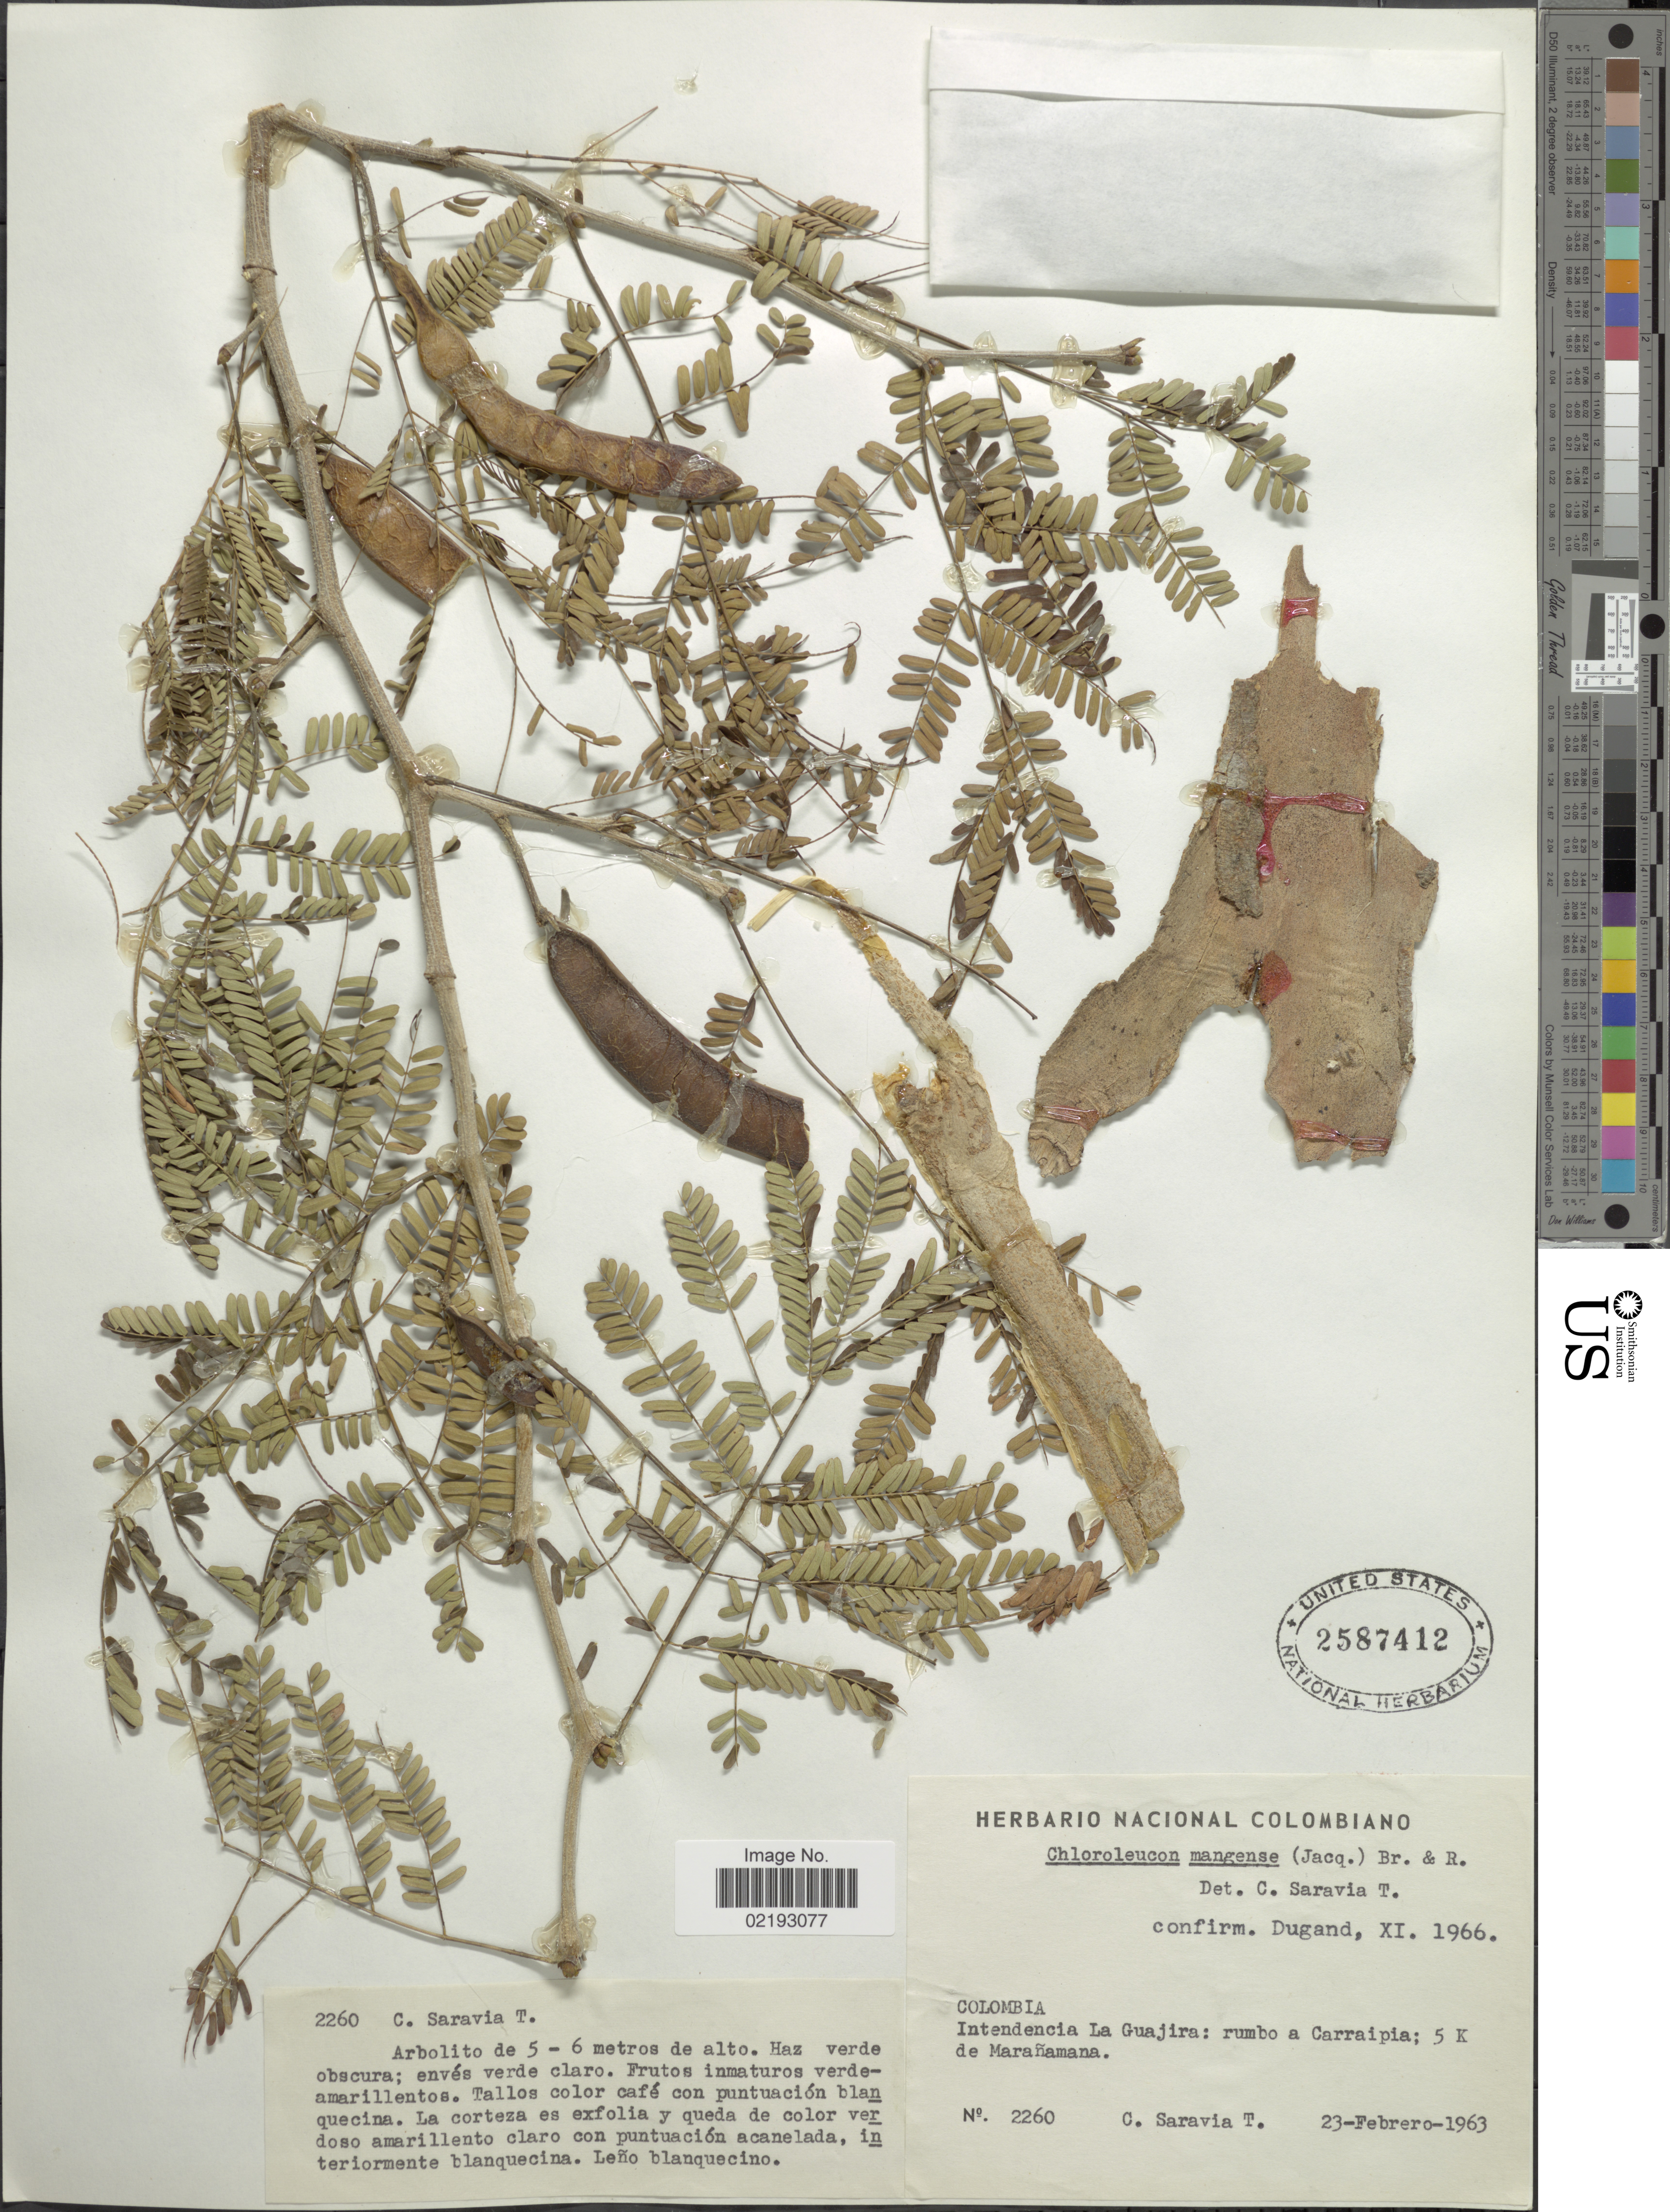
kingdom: Plantae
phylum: Tracheophyta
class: Magnoliopsida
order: Fabales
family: Fabaceae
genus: Chloroleucon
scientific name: Chloroleucon mangense var. mangense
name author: (Jacq.) Britton & Rose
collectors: C. Saravia T.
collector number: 2260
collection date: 1963-02-23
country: Colombia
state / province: La Guajira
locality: Rumbo a Carraipia, 5 k de Maranamana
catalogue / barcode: US 2587412